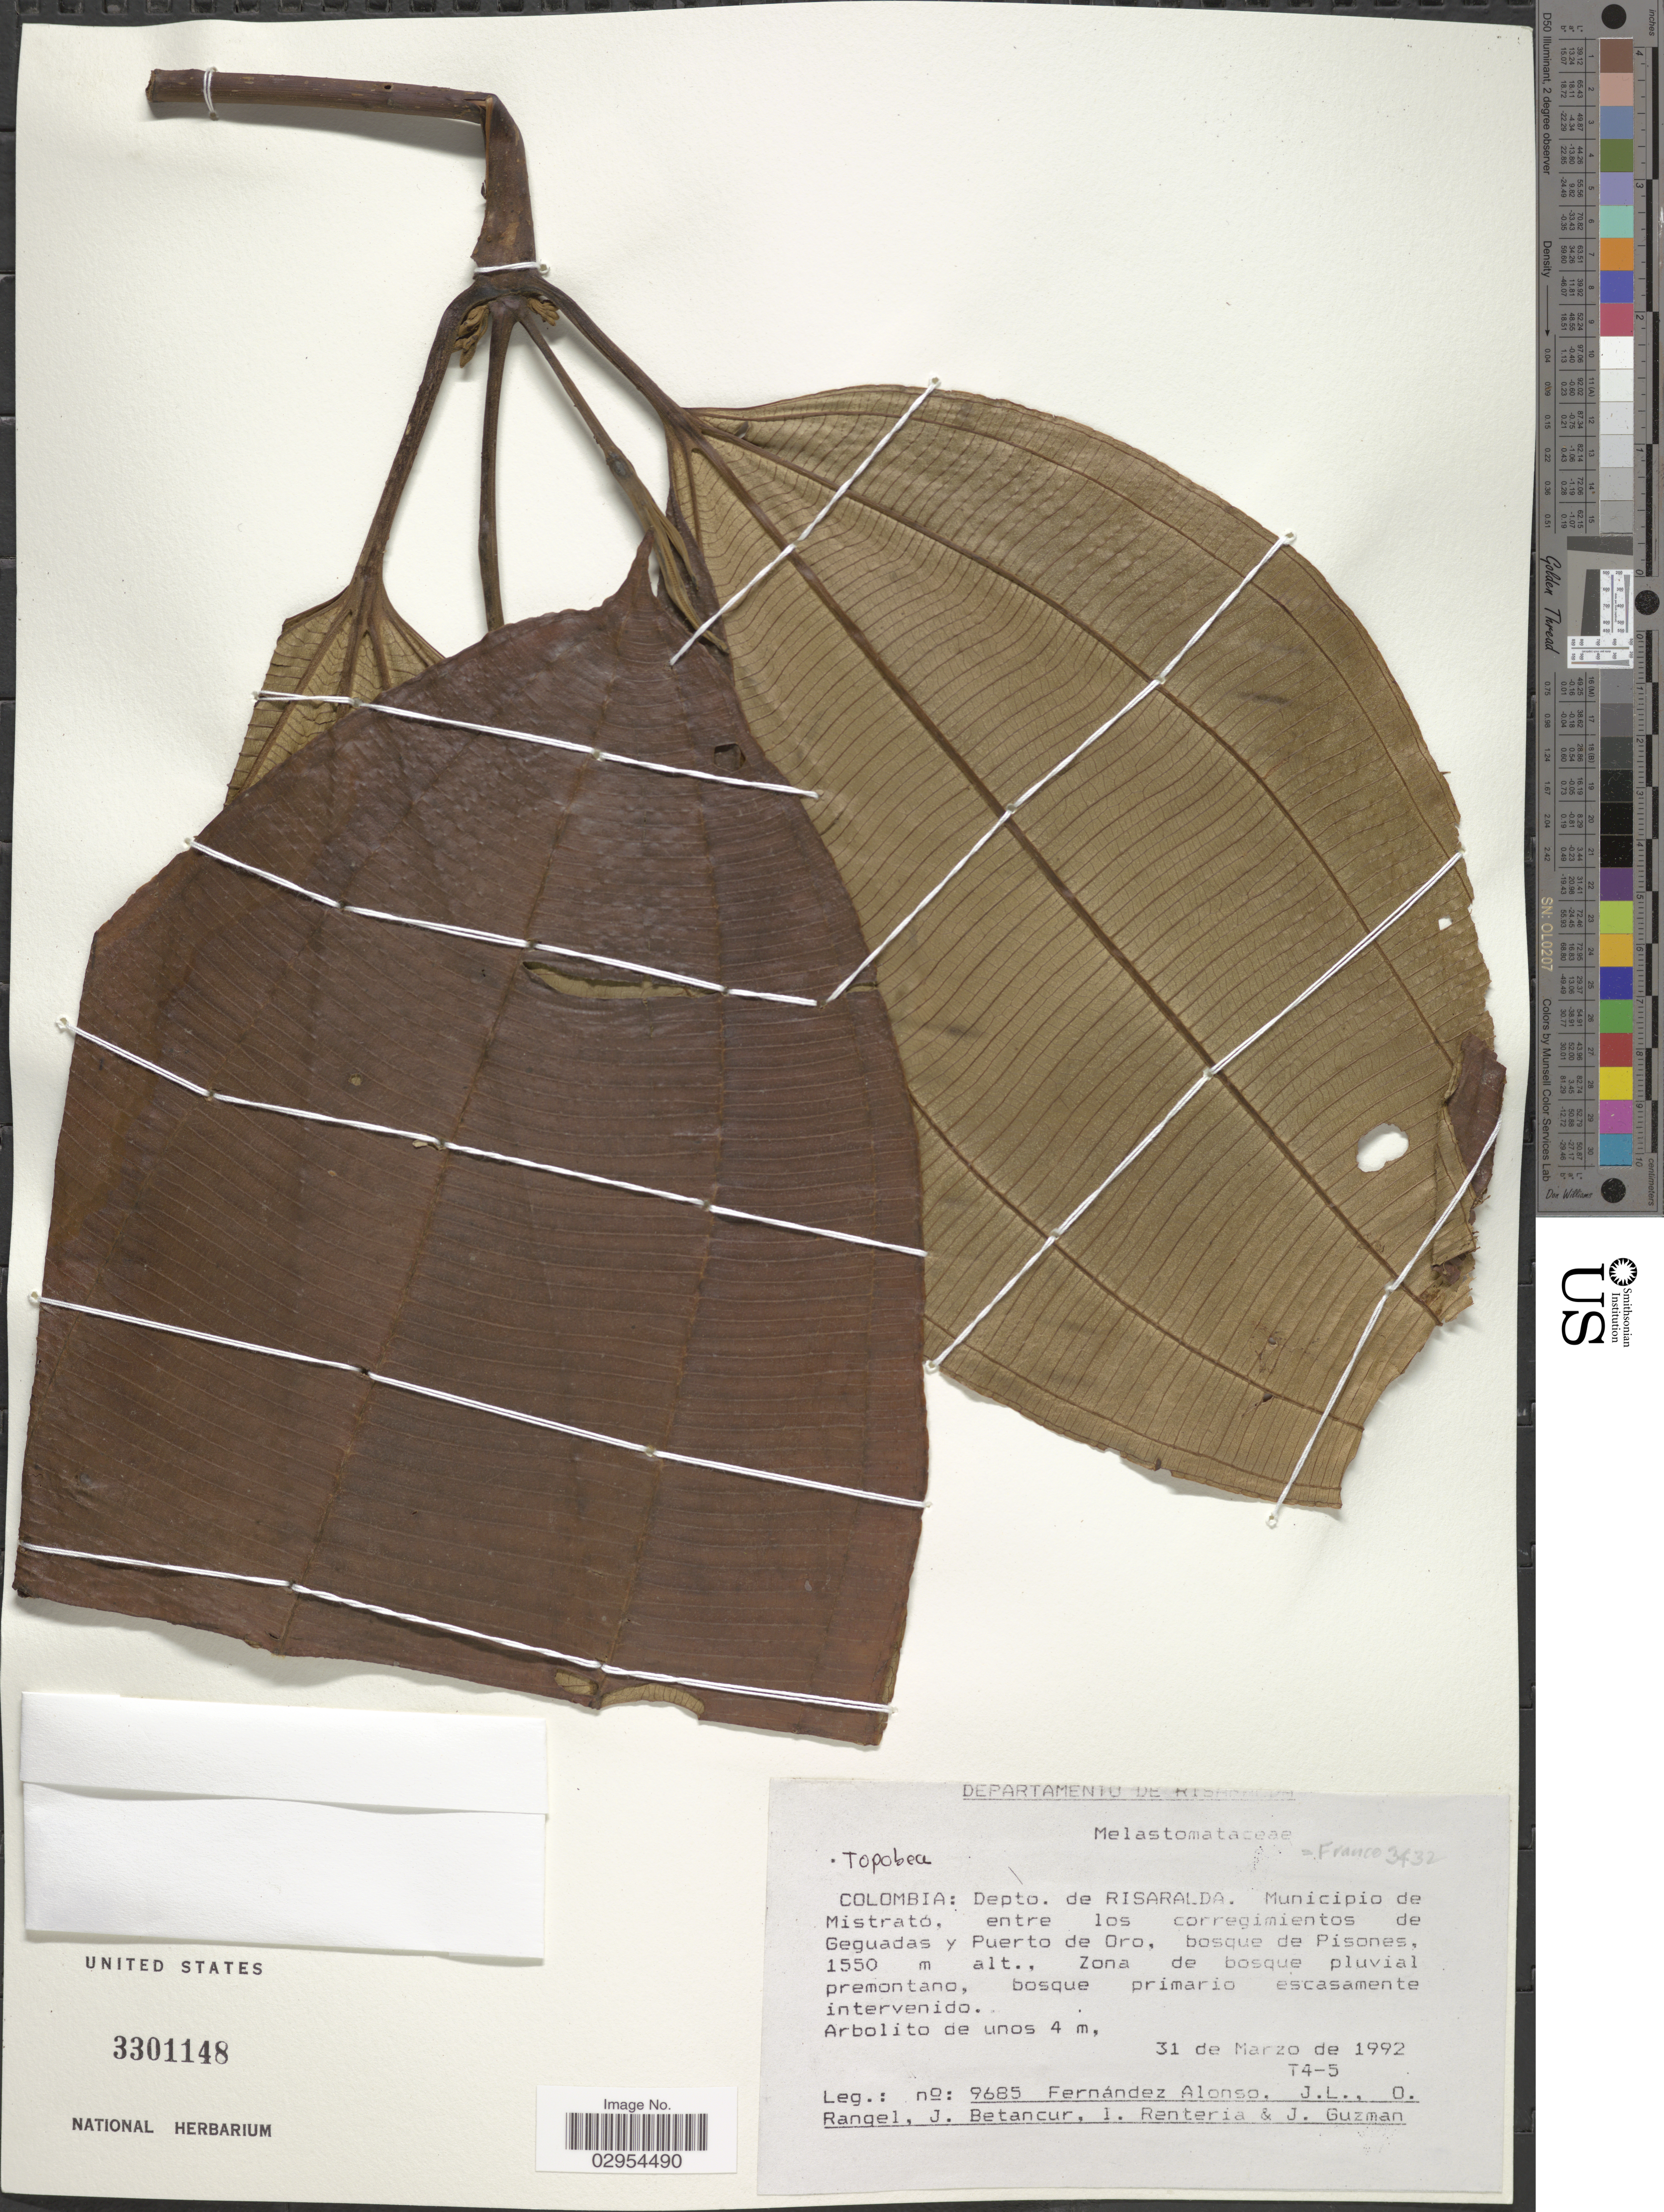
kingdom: Plantae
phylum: Tracheophyta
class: Magnoliopsida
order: Myrtales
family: Melastomataceae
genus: Topobea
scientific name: Topobea sp.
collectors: J. L. Fernández-Alonso, O. Rangel, J. Betancur, I. Renteria & J. Guzman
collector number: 9685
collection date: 1992-03-31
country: Colombia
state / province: Risaralda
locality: Depto. de Risaralda. Municipio de Mistrató, entre los corregimientos de Geguadas y Puerto de Oro, bosque de Pisones. T4-5.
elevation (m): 1550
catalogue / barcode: US 3301148